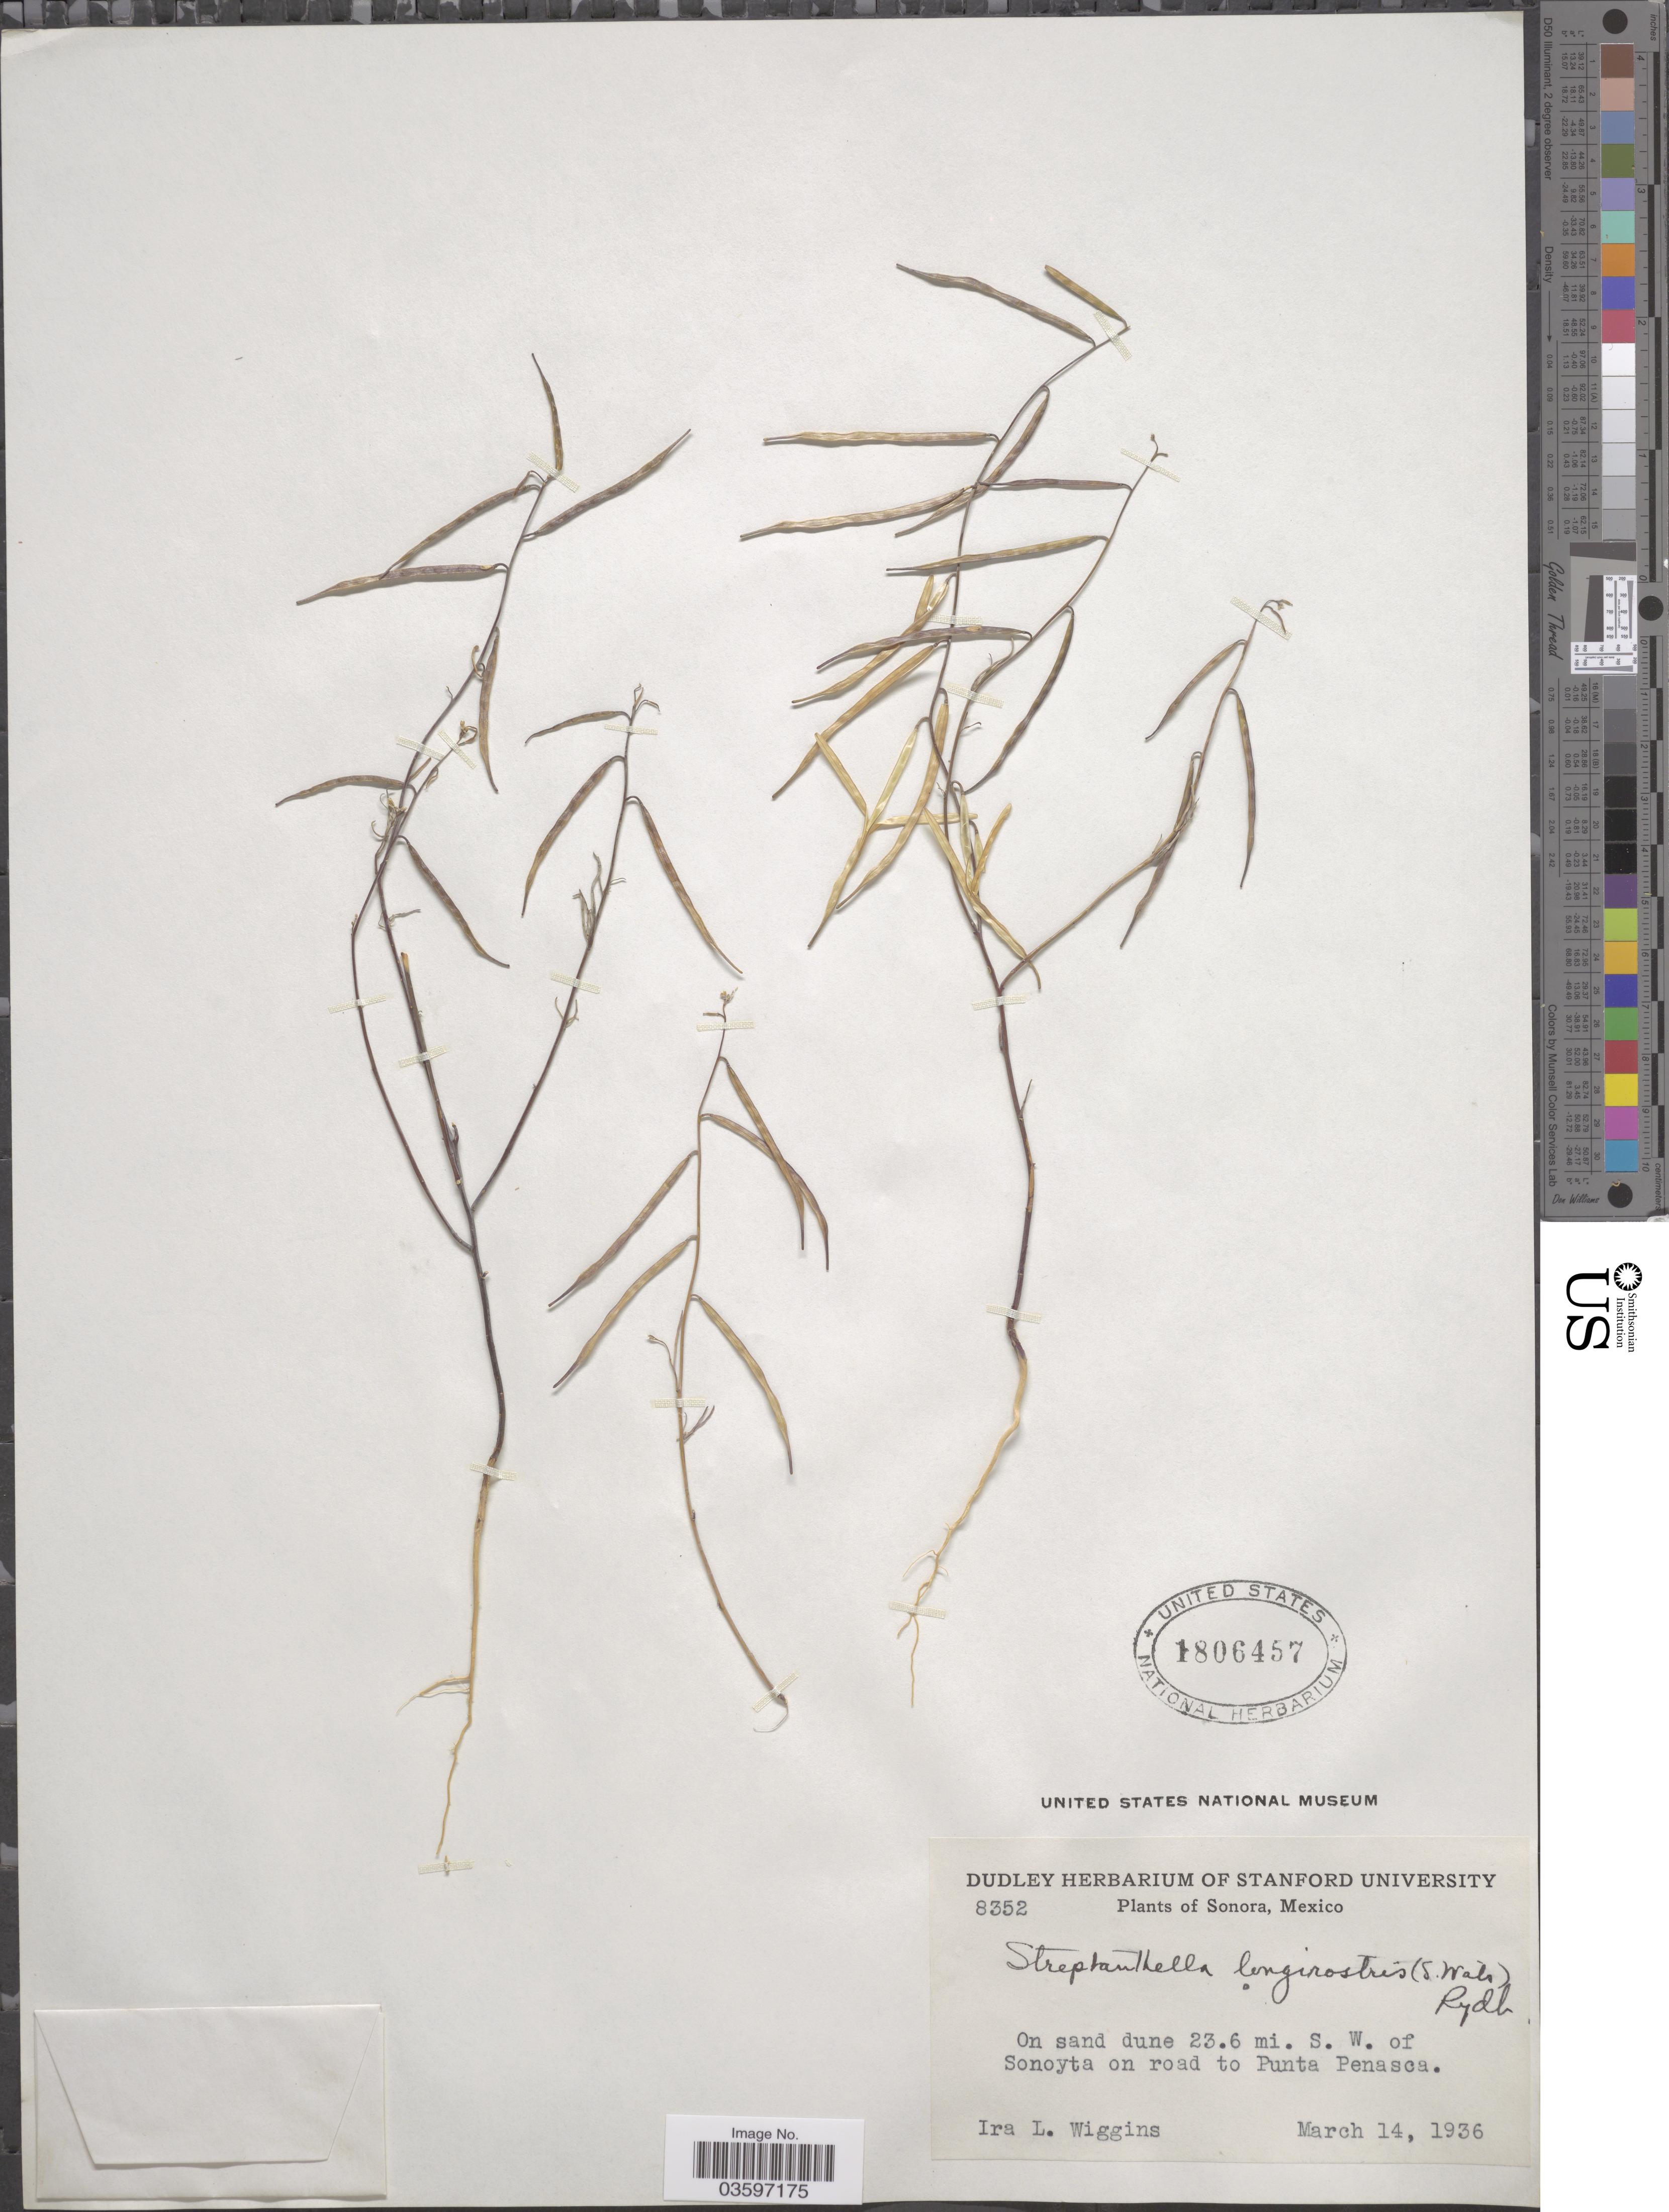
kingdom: Plantae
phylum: Tracheophyta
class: Magnoliopsida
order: Brassicales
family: Brassicaceae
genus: Streptanthella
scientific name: Streptanthella longirostris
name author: (S. Watson) Rydb.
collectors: I. L. Wiggins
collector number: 8352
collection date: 1936-03-14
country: Mexico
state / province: Sonora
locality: On sand dune 23.6 mi. S. W. of Sonoyta on road to Punta Penasca.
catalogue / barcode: US 1806457